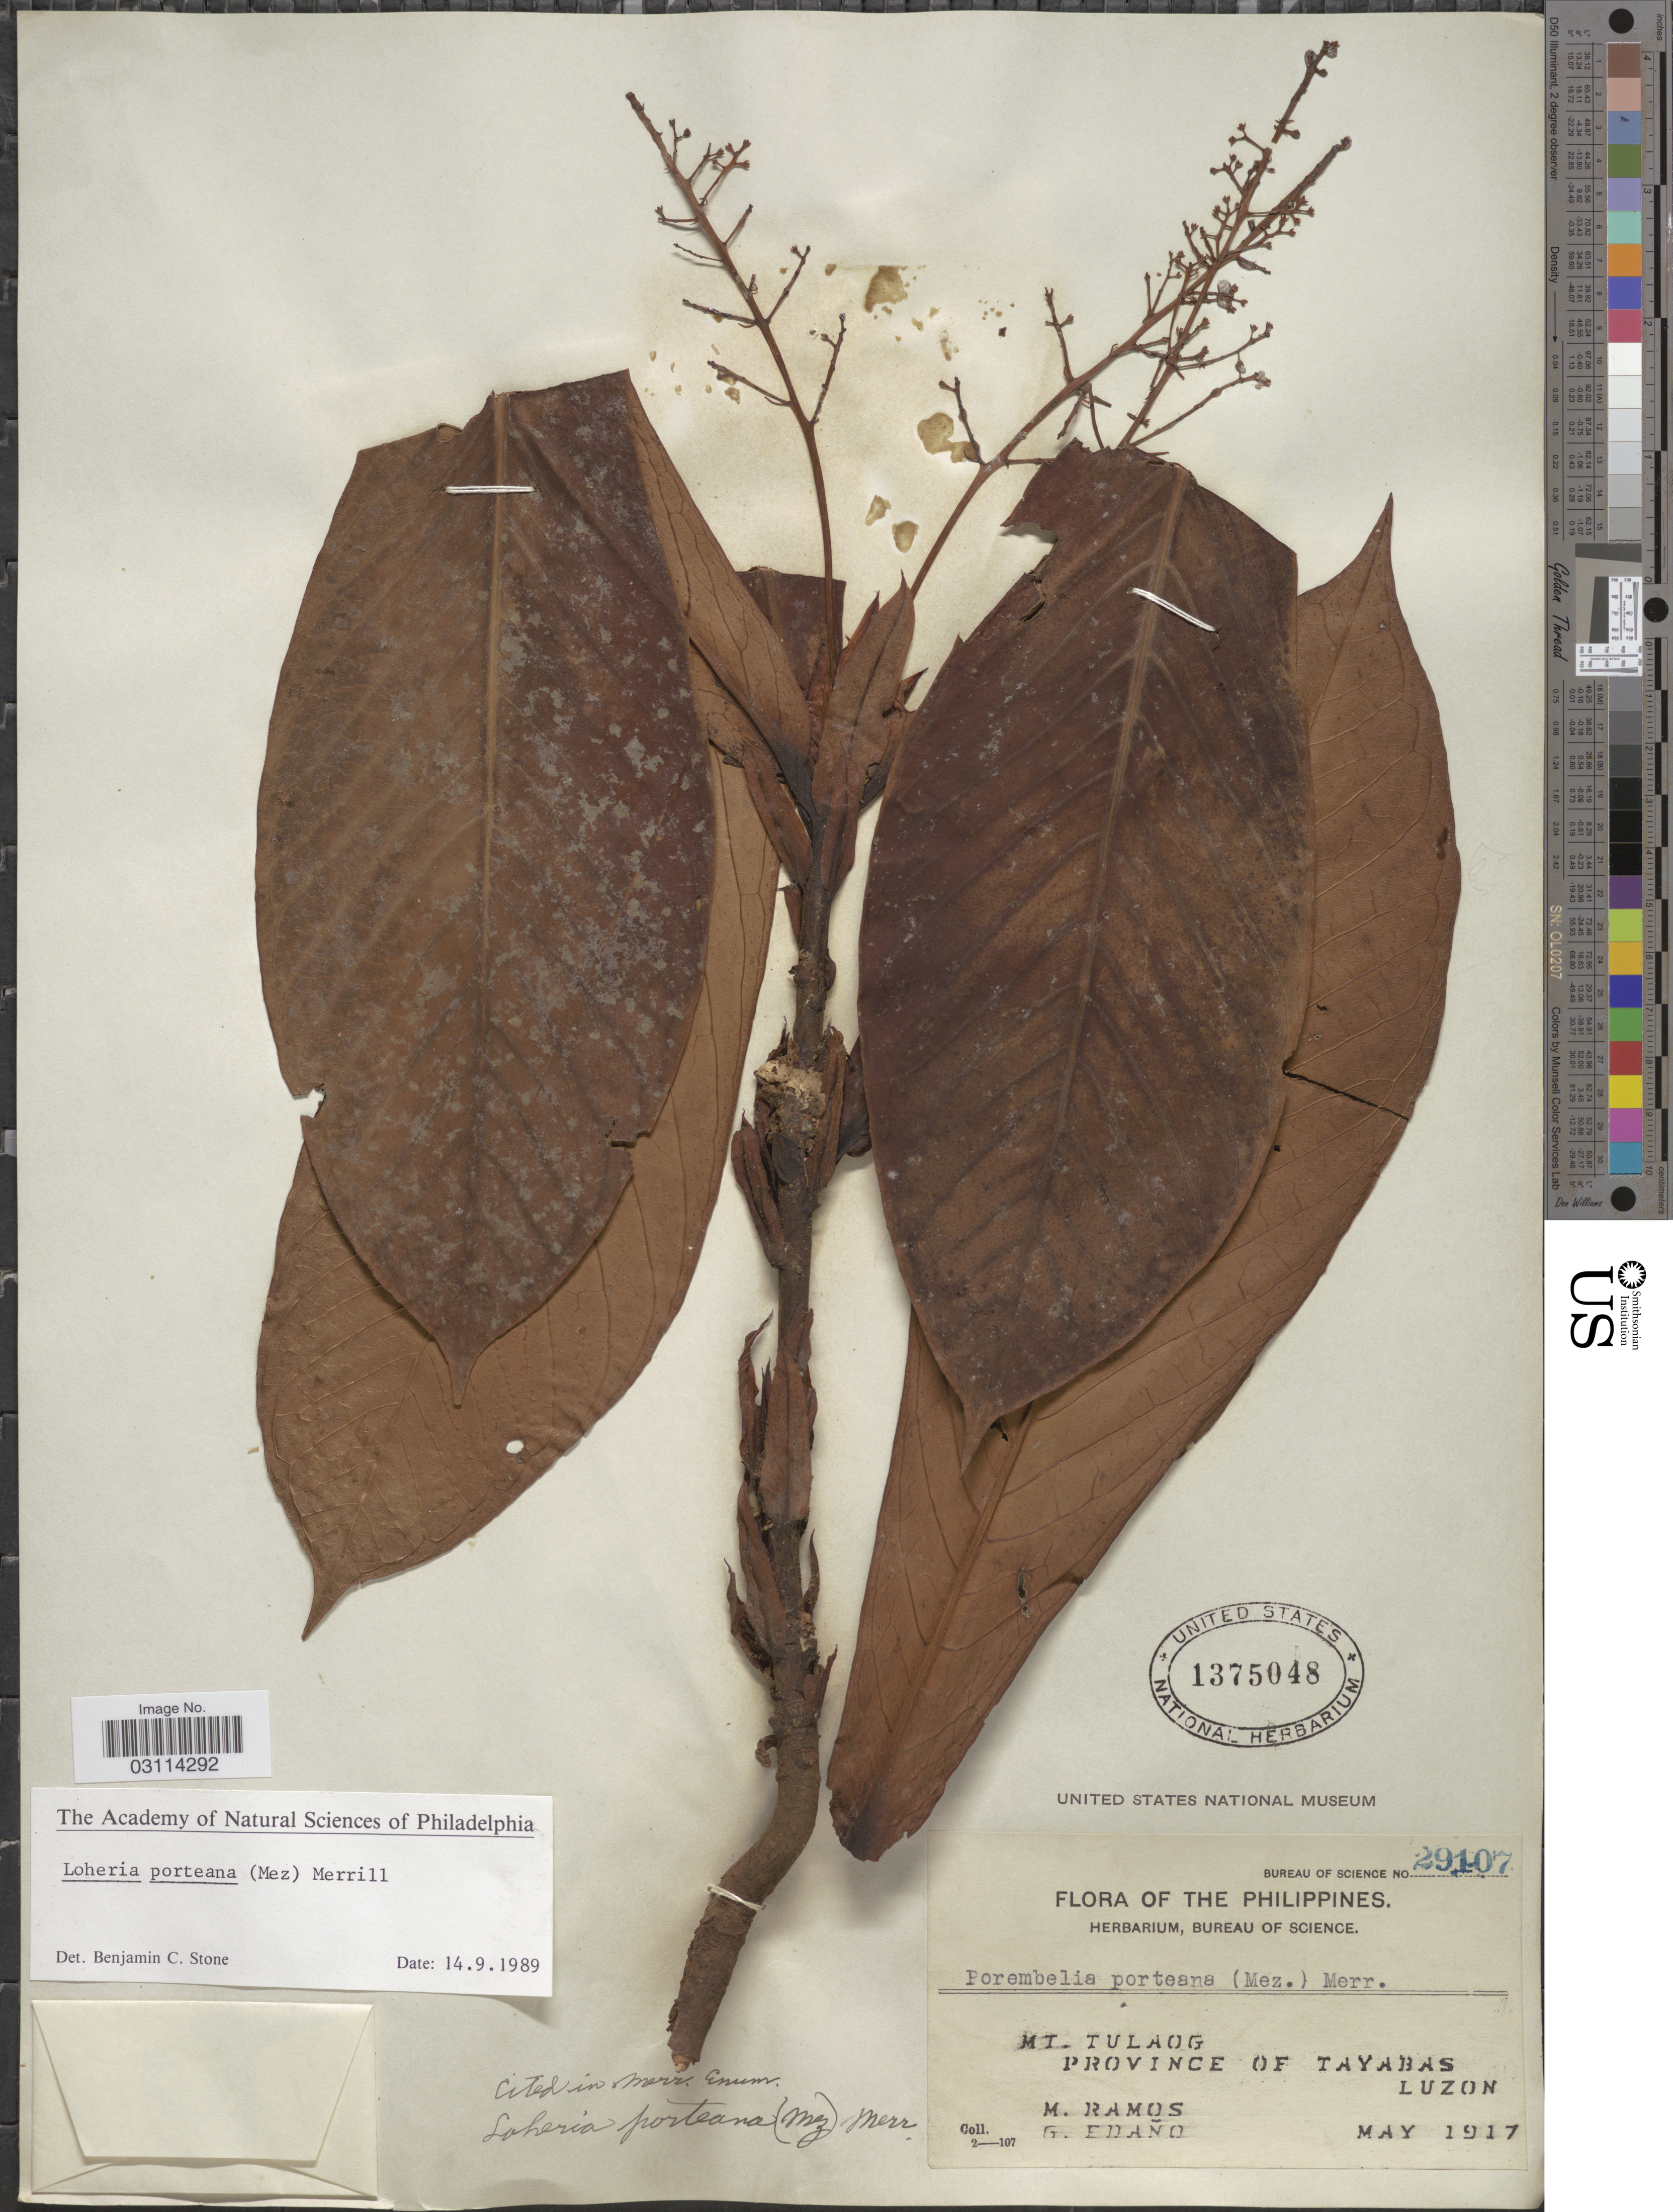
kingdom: Plantae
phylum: Tracheophyta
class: Magnoliopsida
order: Ericales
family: Primulaceae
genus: Loheria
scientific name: Loheria porteana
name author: Merr.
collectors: M. Ramos & G. Edaño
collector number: Bureau of Science 29107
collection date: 1917-05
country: Philippines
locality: Mt. Tulaog, Province of Tayabas, Luzon.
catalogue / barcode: US 1375048